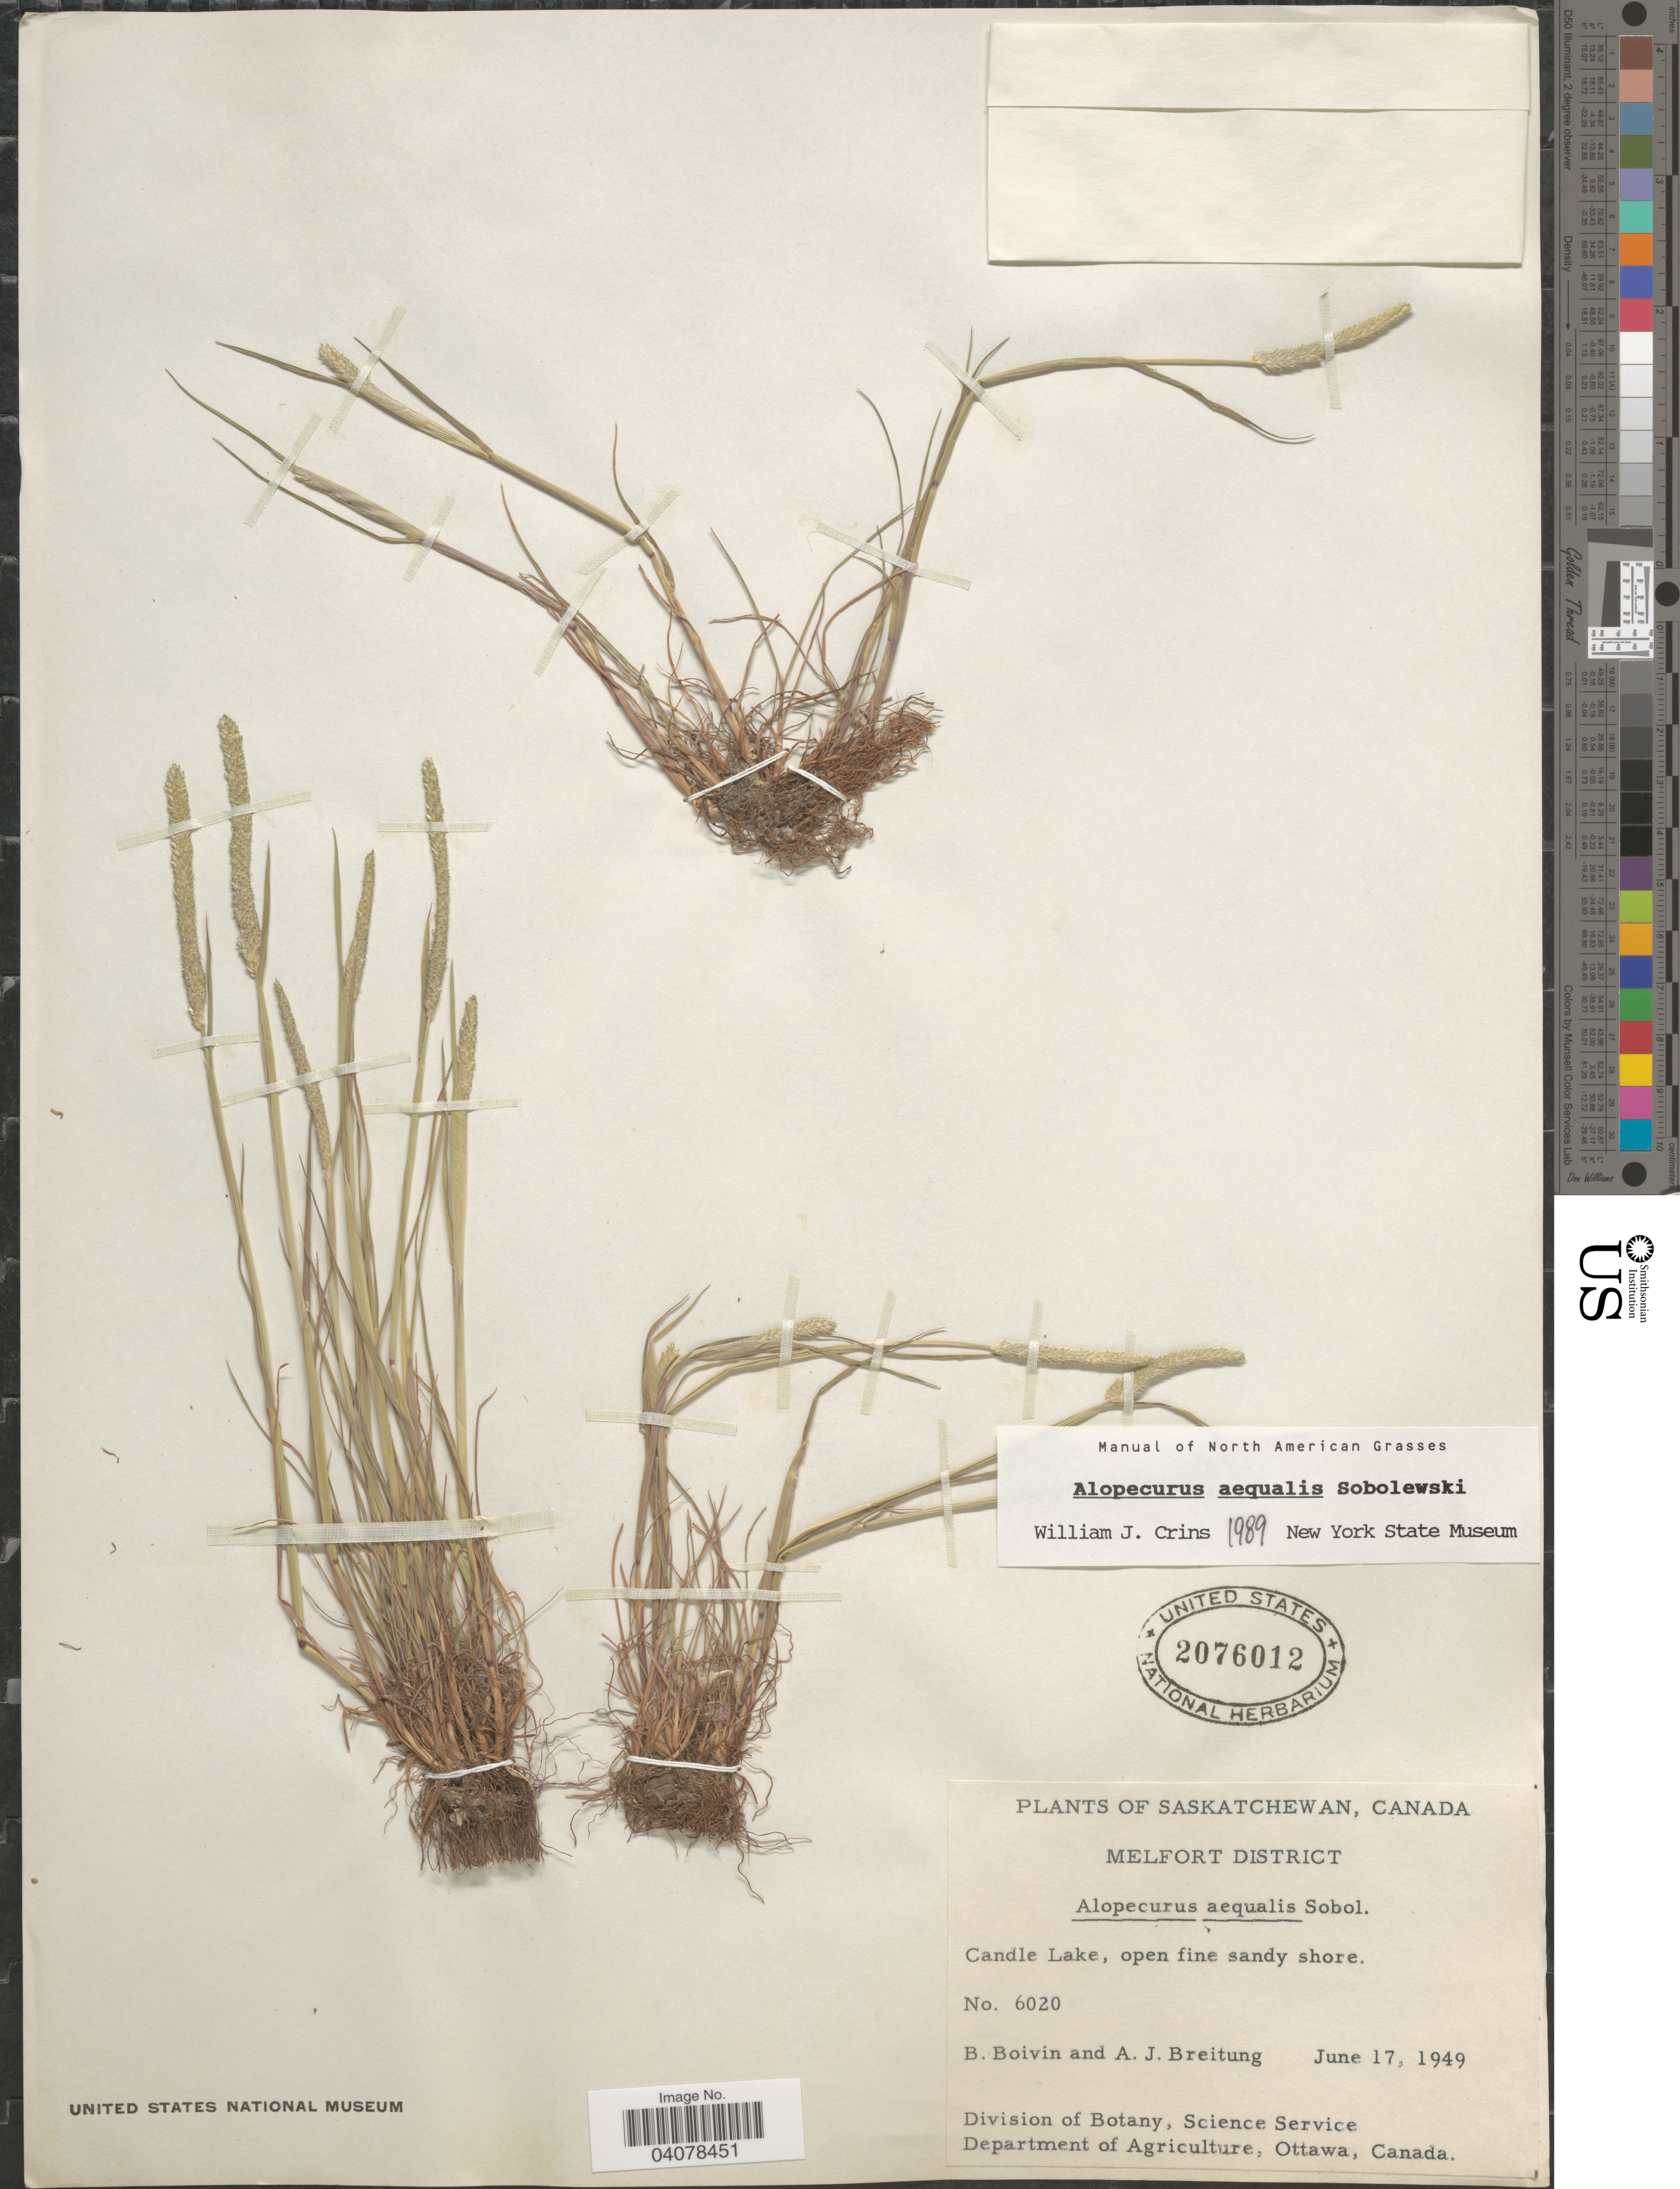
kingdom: Plantae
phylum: Tracheophyta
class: Liliopsida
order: Poales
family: Poaceae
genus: Alopecurus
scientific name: Alopecurus aequalis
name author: Sobol.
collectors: J. R. B. Boivin & A. Breitung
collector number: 6020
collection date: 1949-06-17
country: Canada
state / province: Saskatchewan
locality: Saskatchewan. Melfort District. Candle Lake, open fine sandy shore.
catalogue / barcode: US 2076012